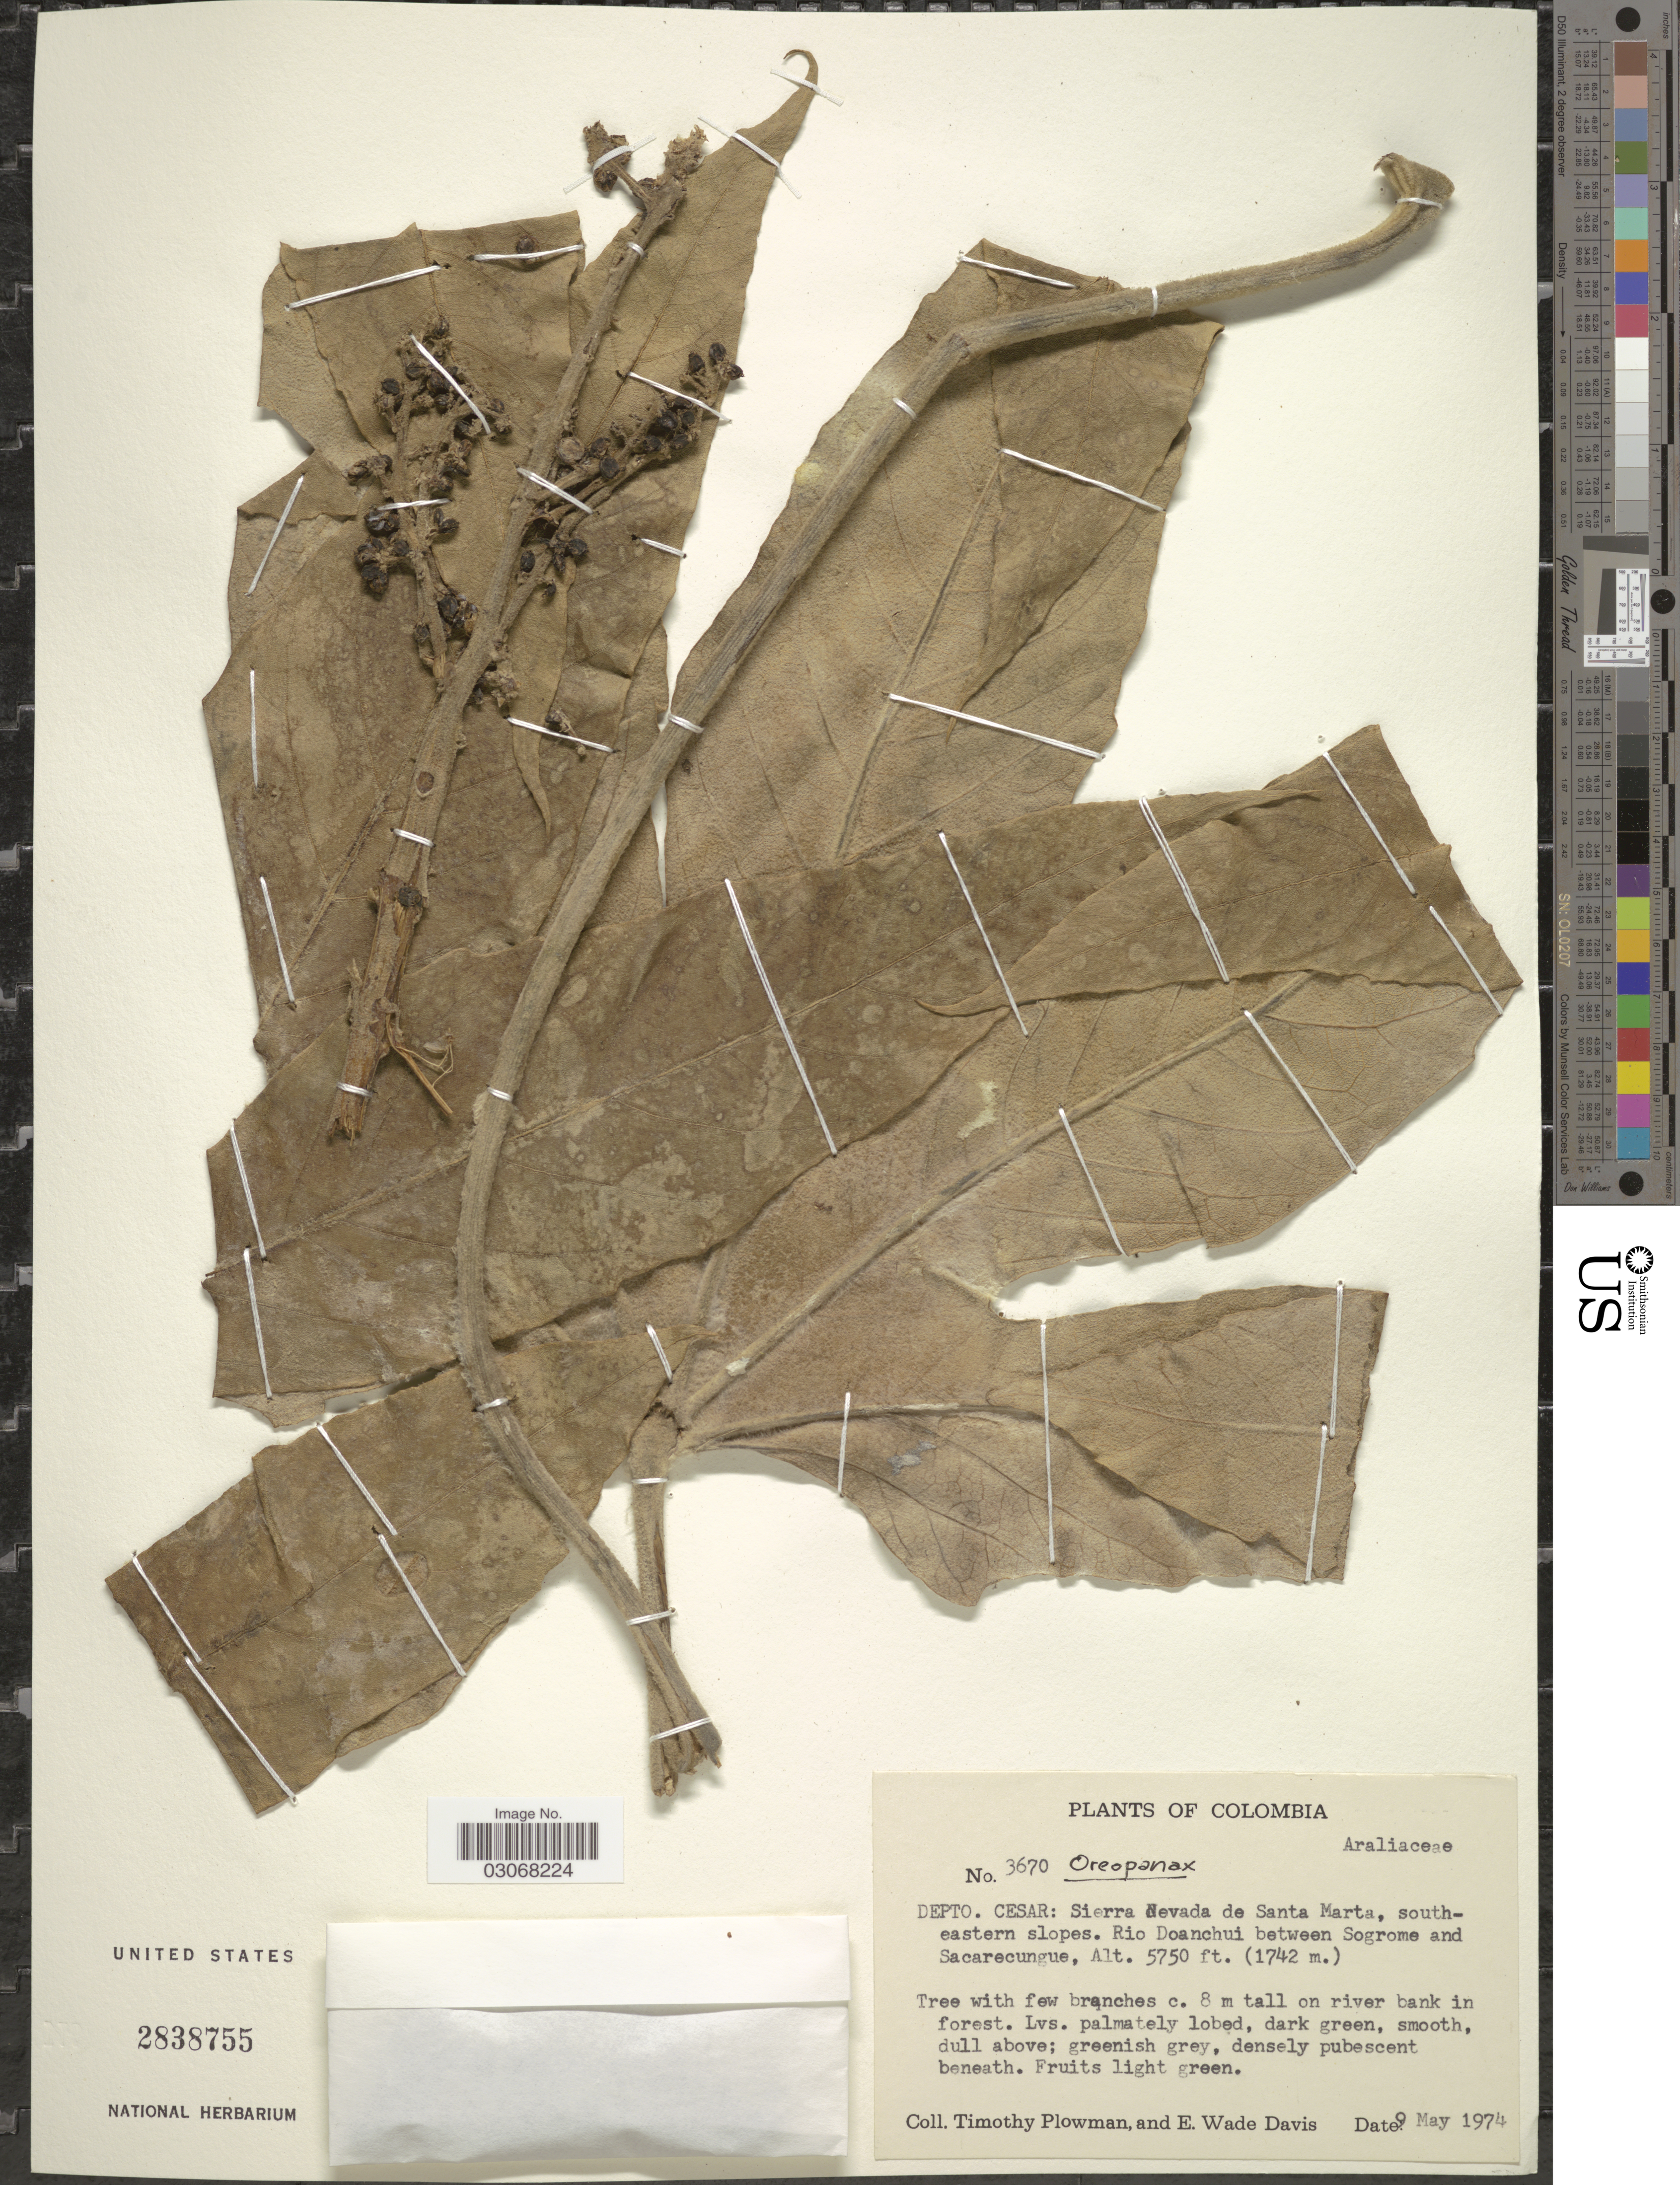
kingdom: Plantae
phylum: Tracheophyta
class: Magnoliopsida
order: Apiales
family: Araliaceae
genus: Oreopanax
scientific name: Oreopanax sp.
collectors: T. Plowman & E. W. Davis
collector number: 3670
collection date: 1974-05-09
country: Colombia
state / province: Cesar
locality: Depto. Cesar: Sierra Nevada de Santa Marta, south-eastern slopes. Rio Doanchui between Sogrome and Sacarecungue.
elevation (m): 1753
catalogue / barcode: US 2838755